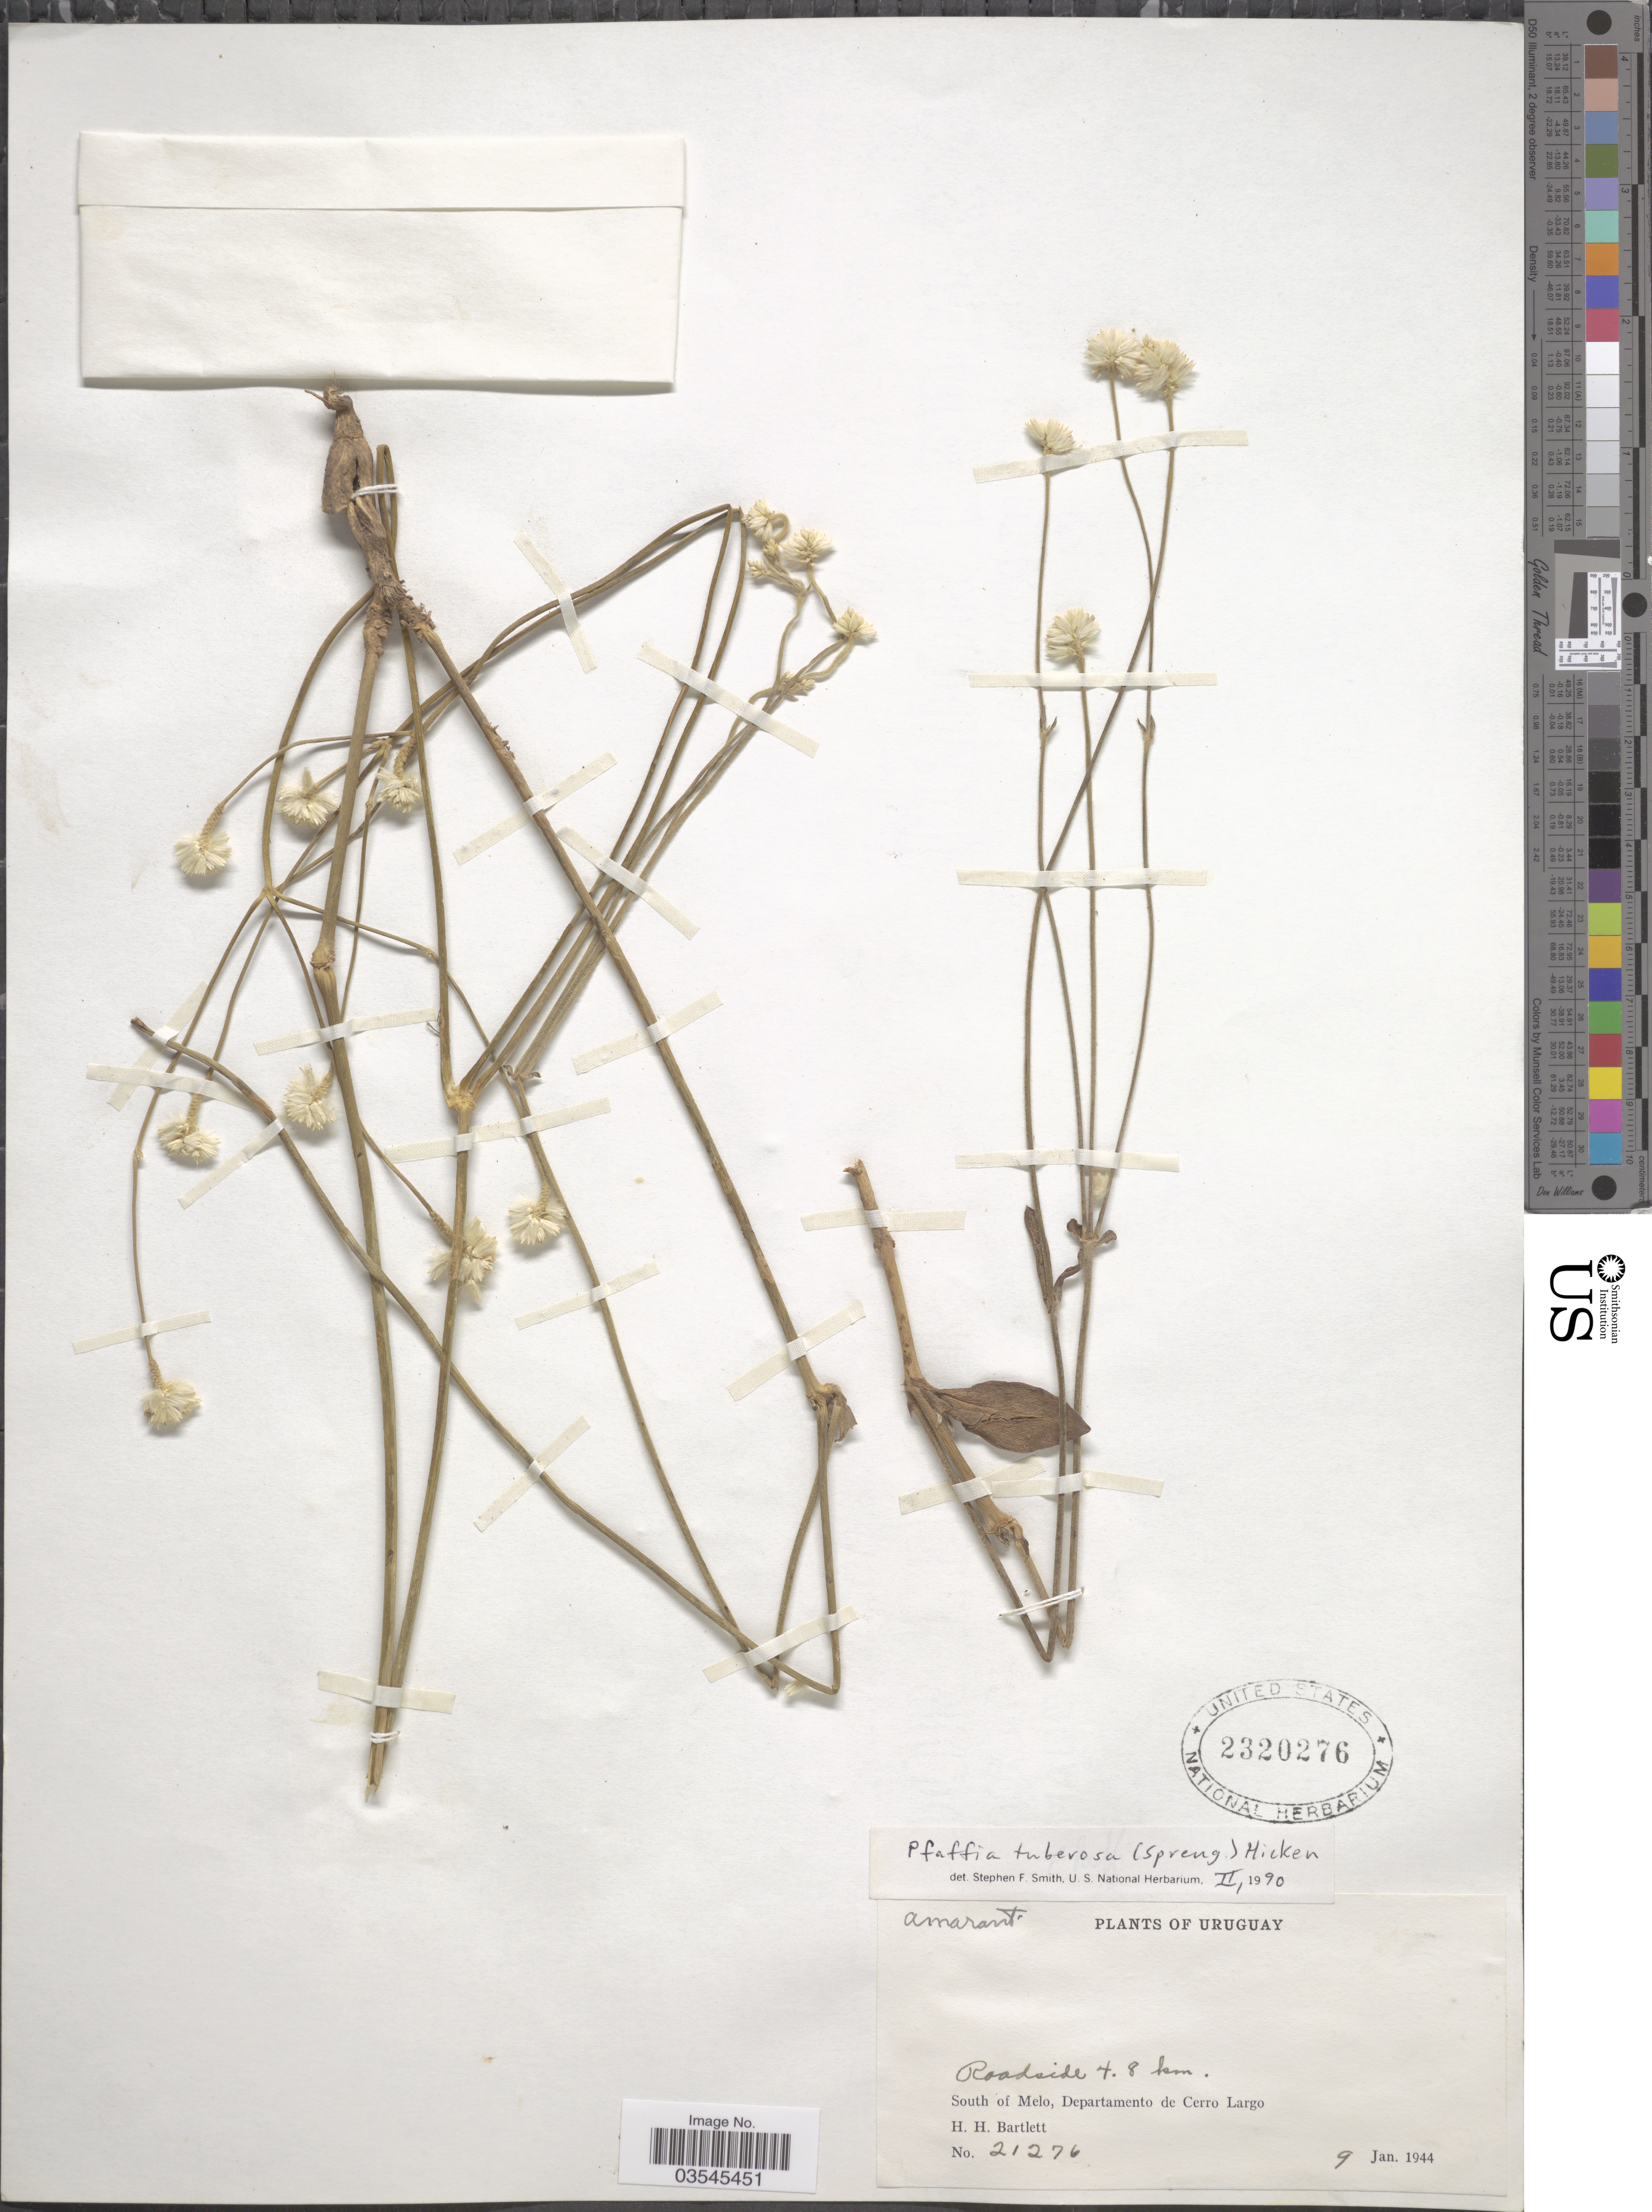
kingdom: Plantae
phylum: Tracheophyta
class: Magnoliopsida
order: Caryophyllales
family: Amaranthaceae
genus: Pfaffia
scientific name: Pfaffia tuberosa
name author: (Moq. ex DC.) Hicken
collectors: H. H. Bartlett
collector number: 21276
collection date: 1944-01-09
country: Uruguay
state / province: Cerro Largo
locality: Roadside 4.8 km. South of Melo, Departamento de Cerro Largo.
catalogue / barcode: US 2320276